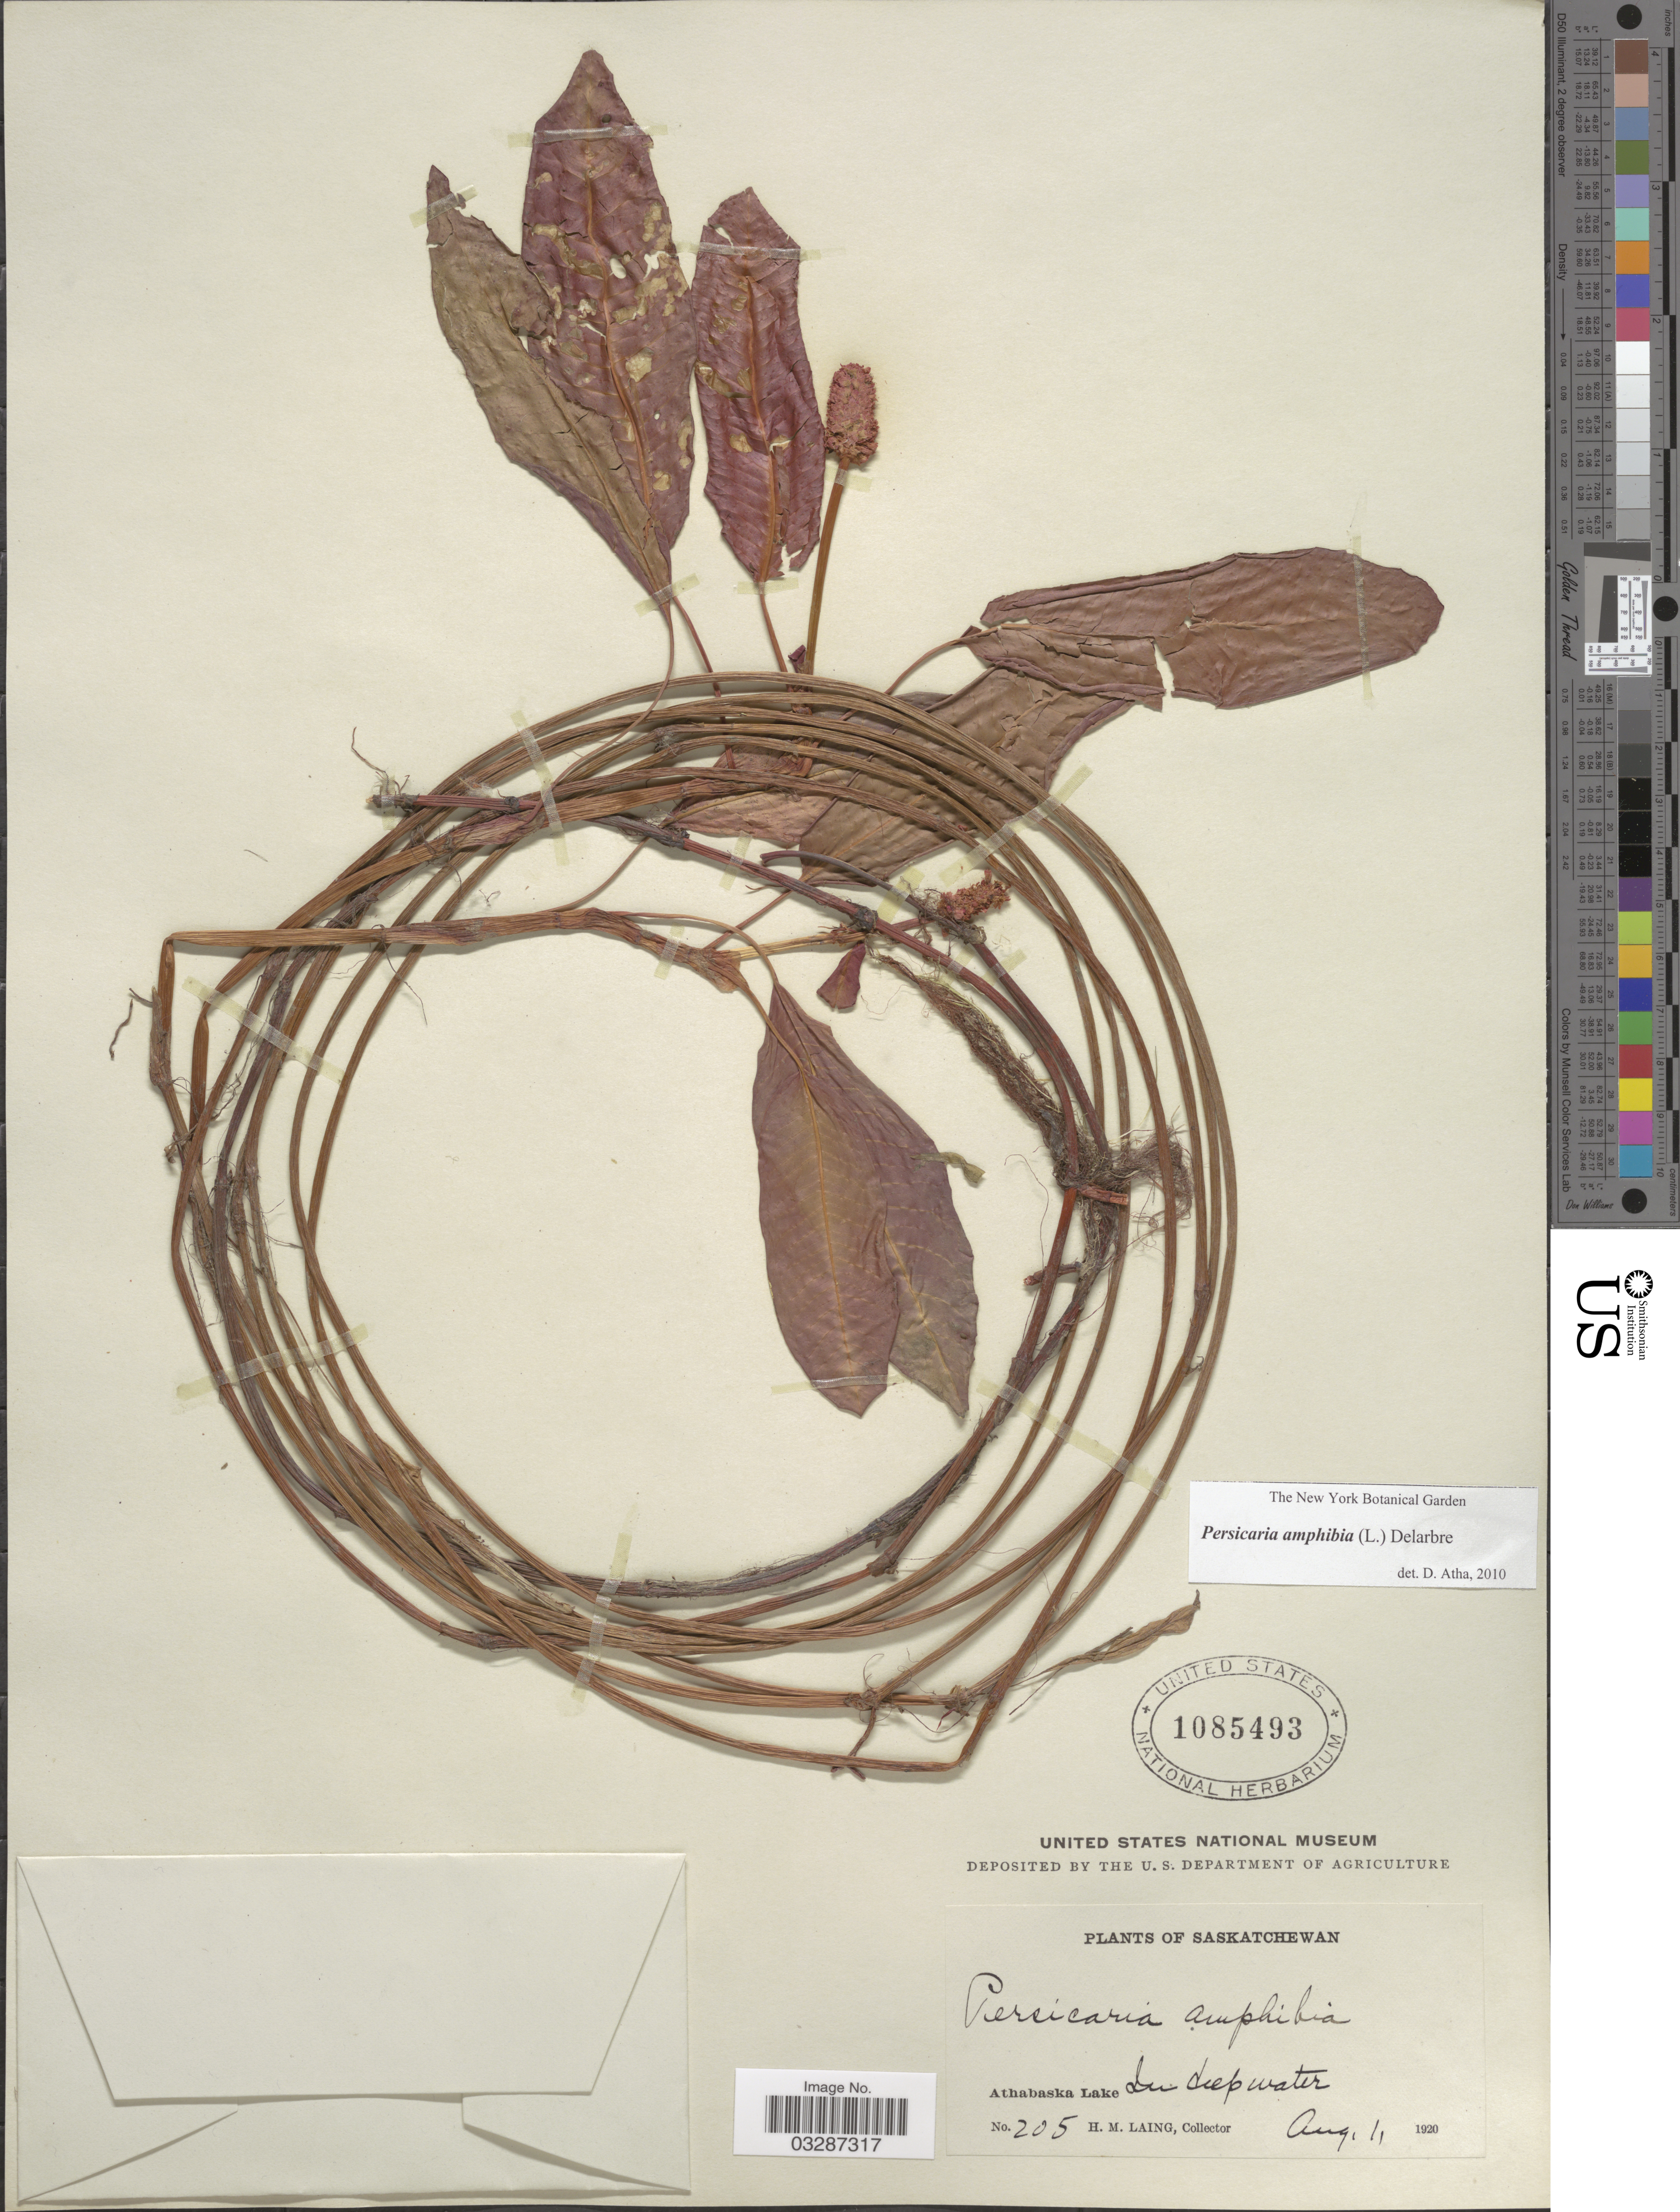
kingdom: Plantae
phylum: Tracheophyta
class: Magnoliopsida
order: Caryophyllales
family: Polygonaceae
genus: Persicaria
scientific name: Persicaria amphibia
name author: (L.) Delarbre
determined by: Atha, D. E.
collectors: H. Laing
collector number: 205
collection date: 1920-08-11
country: Canada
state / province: Saskatchewan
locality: Athabaska Lake.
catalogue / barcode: US 1085493